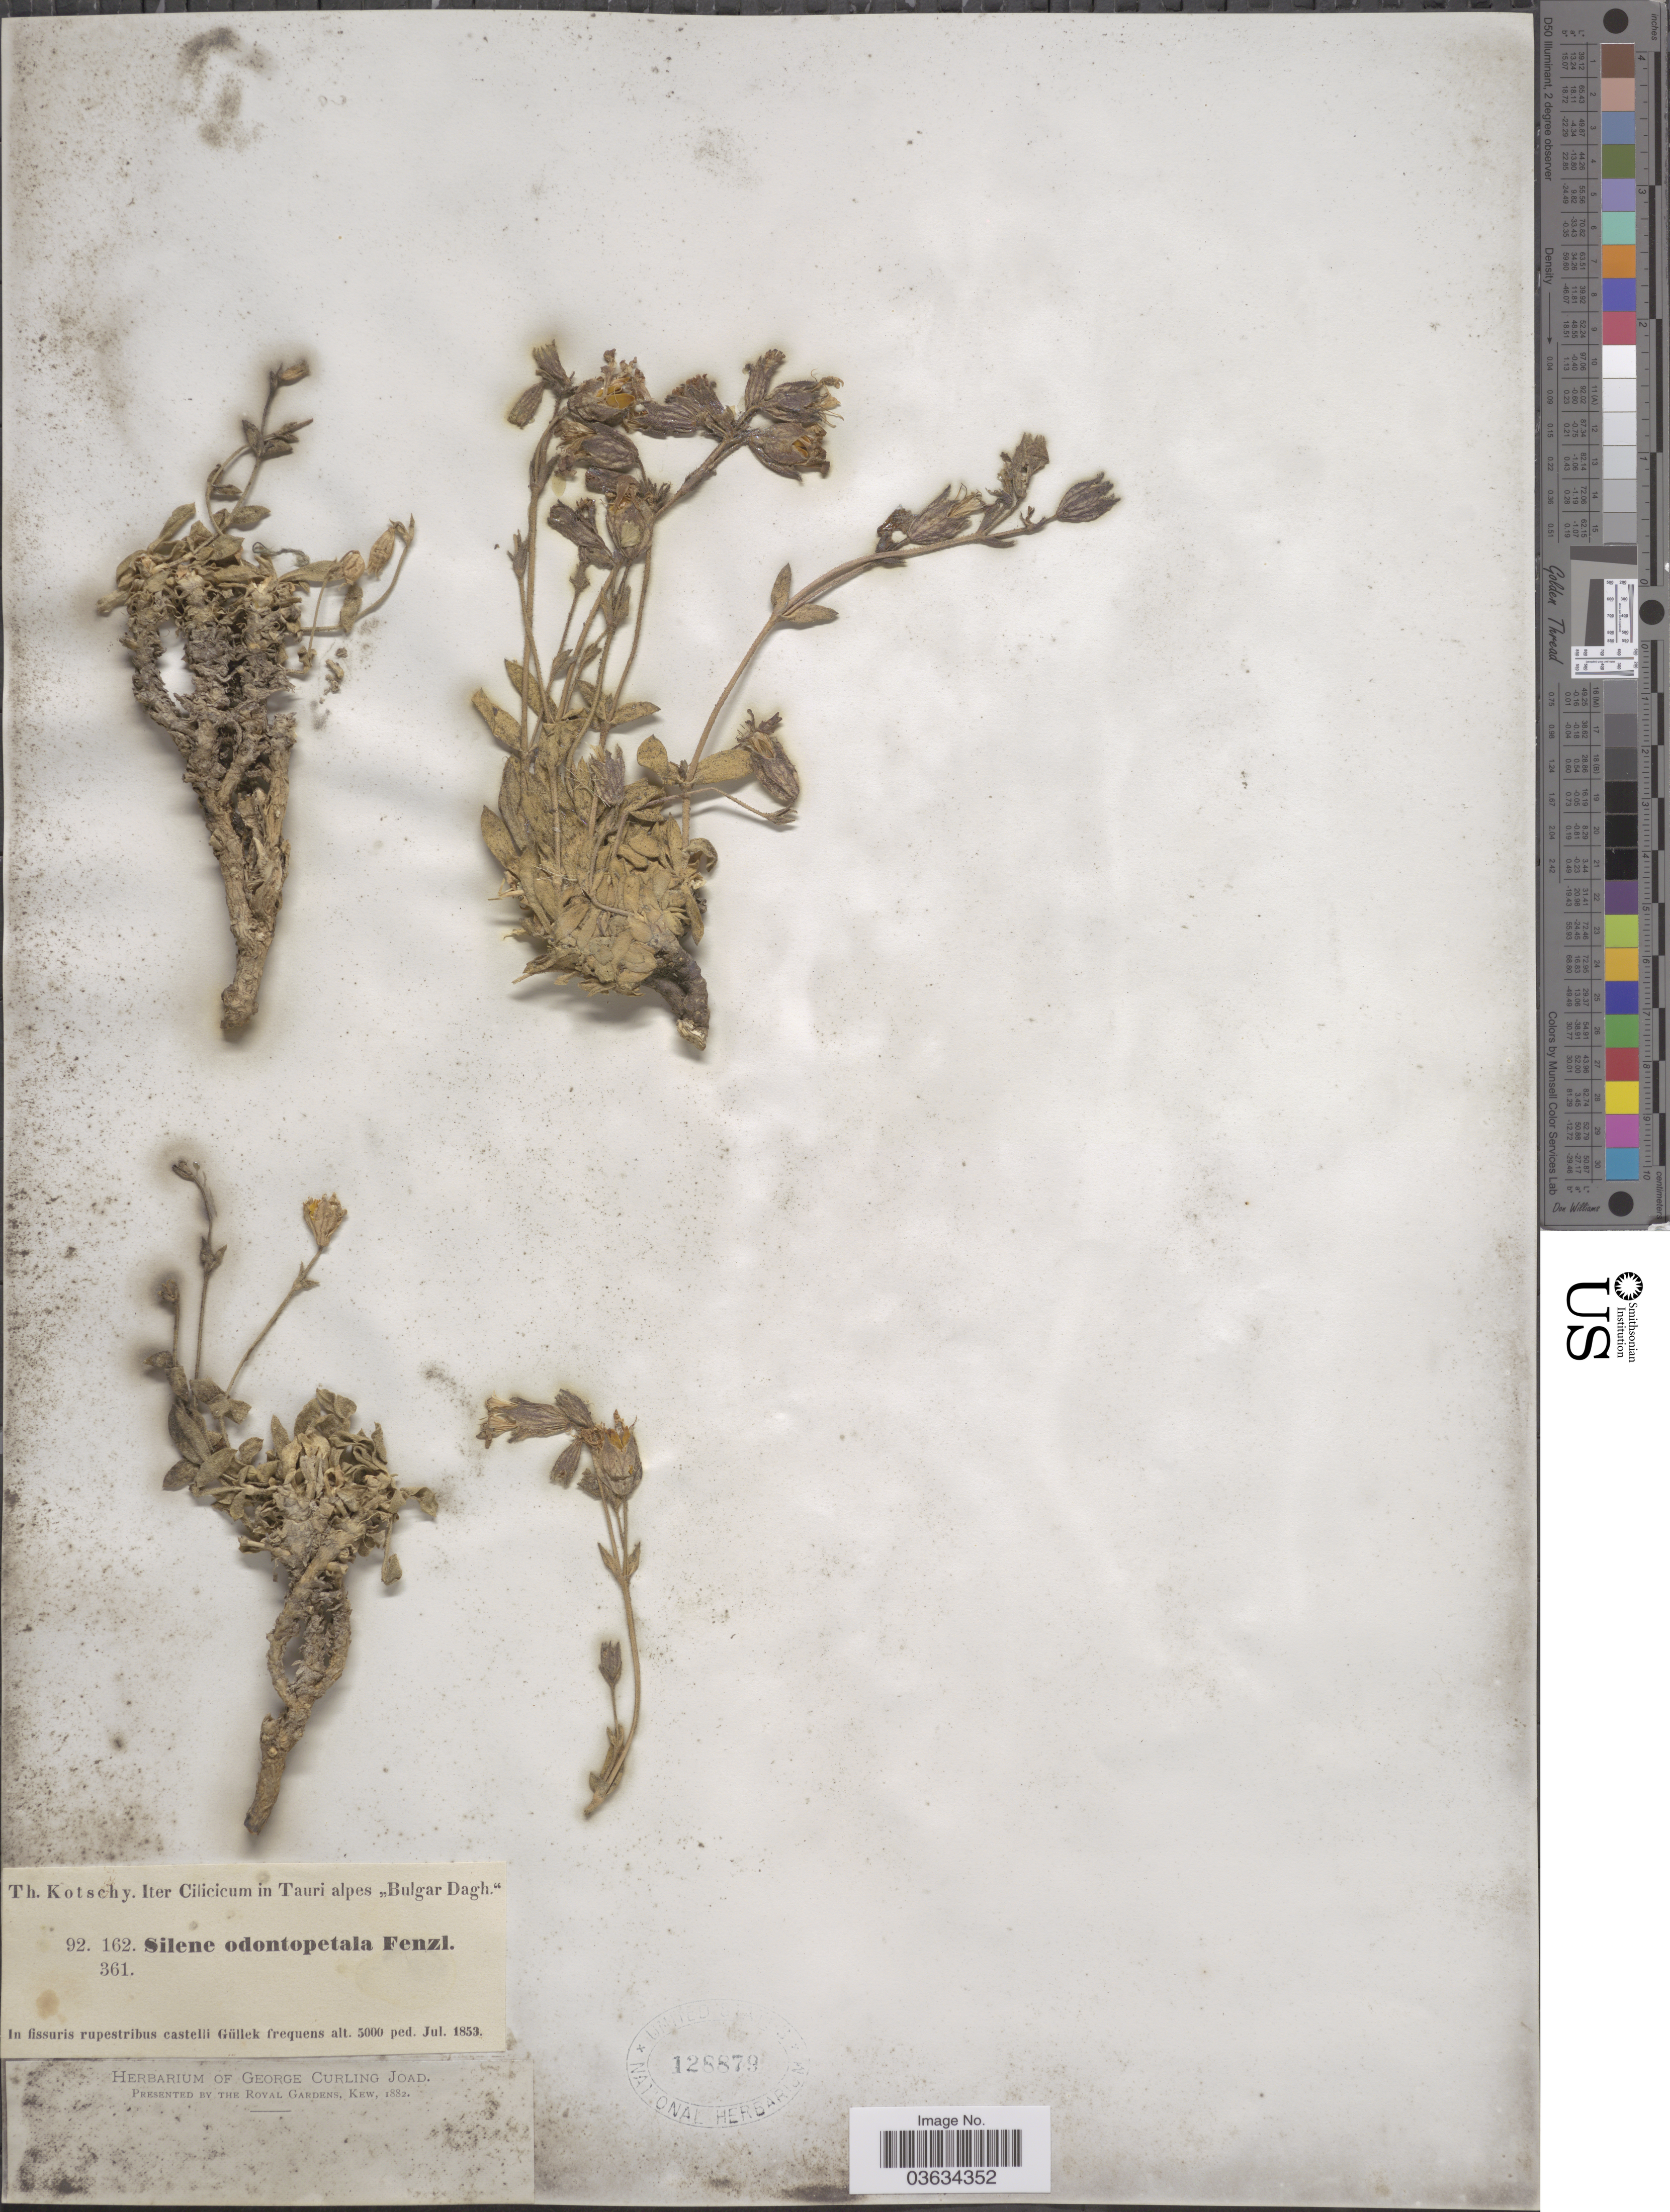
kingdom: Plantae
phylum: Tracheophyta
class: Magnoliopsida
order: Caryophyllales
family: Caryophyllaceae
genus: Silene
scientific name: Silene odontopetala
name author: Fenzl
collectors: K. G. Kotschy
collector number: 92/162/361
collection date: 1853-07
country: Turkey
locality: Iter Cilicicum in Tauri alpes "Bulgar Dagh." In fissuris rupestribus castelli Güllek frequens.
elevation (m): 1524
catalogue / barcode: US 128879